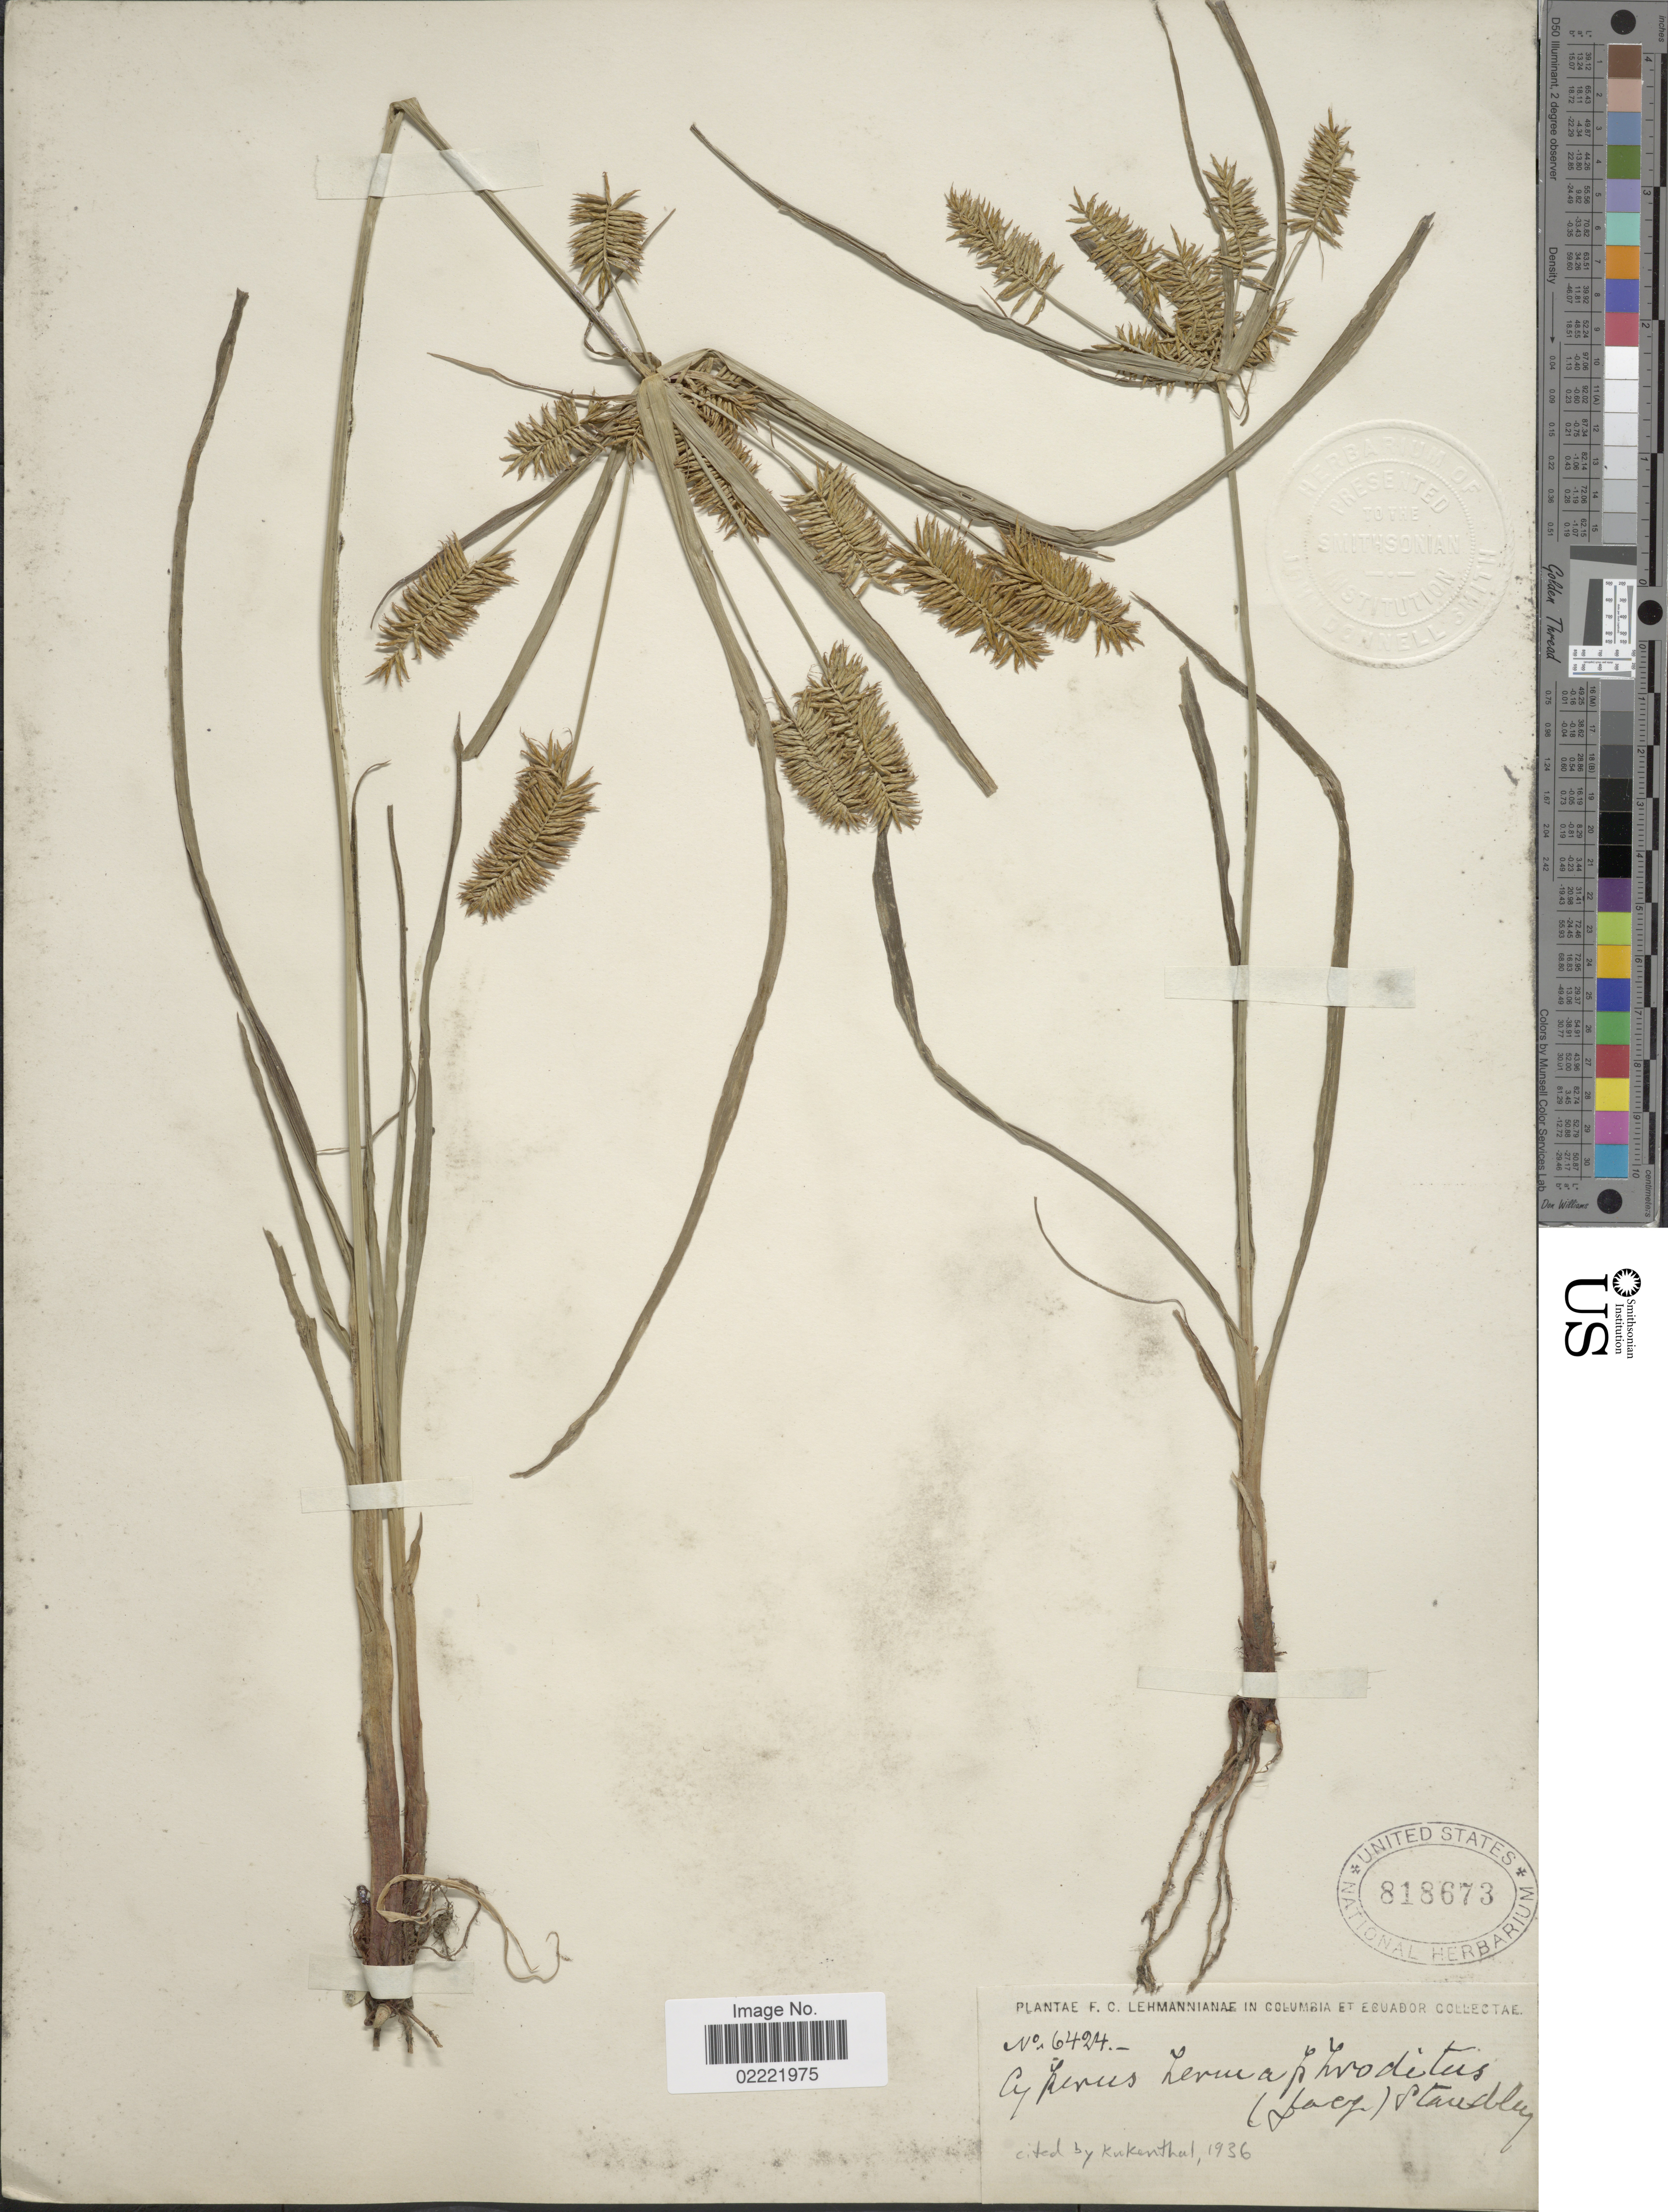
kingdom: Plantae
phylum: Tracheophyta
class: Liliopsida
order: Poales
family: Cyperaceae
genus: Cyperus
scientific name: Cyperus hermaphroditus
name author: (Jacq.) Standl.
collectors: F. C. Lehmann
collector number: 6424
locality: Columbia et Ecuador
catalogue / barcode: US 818673